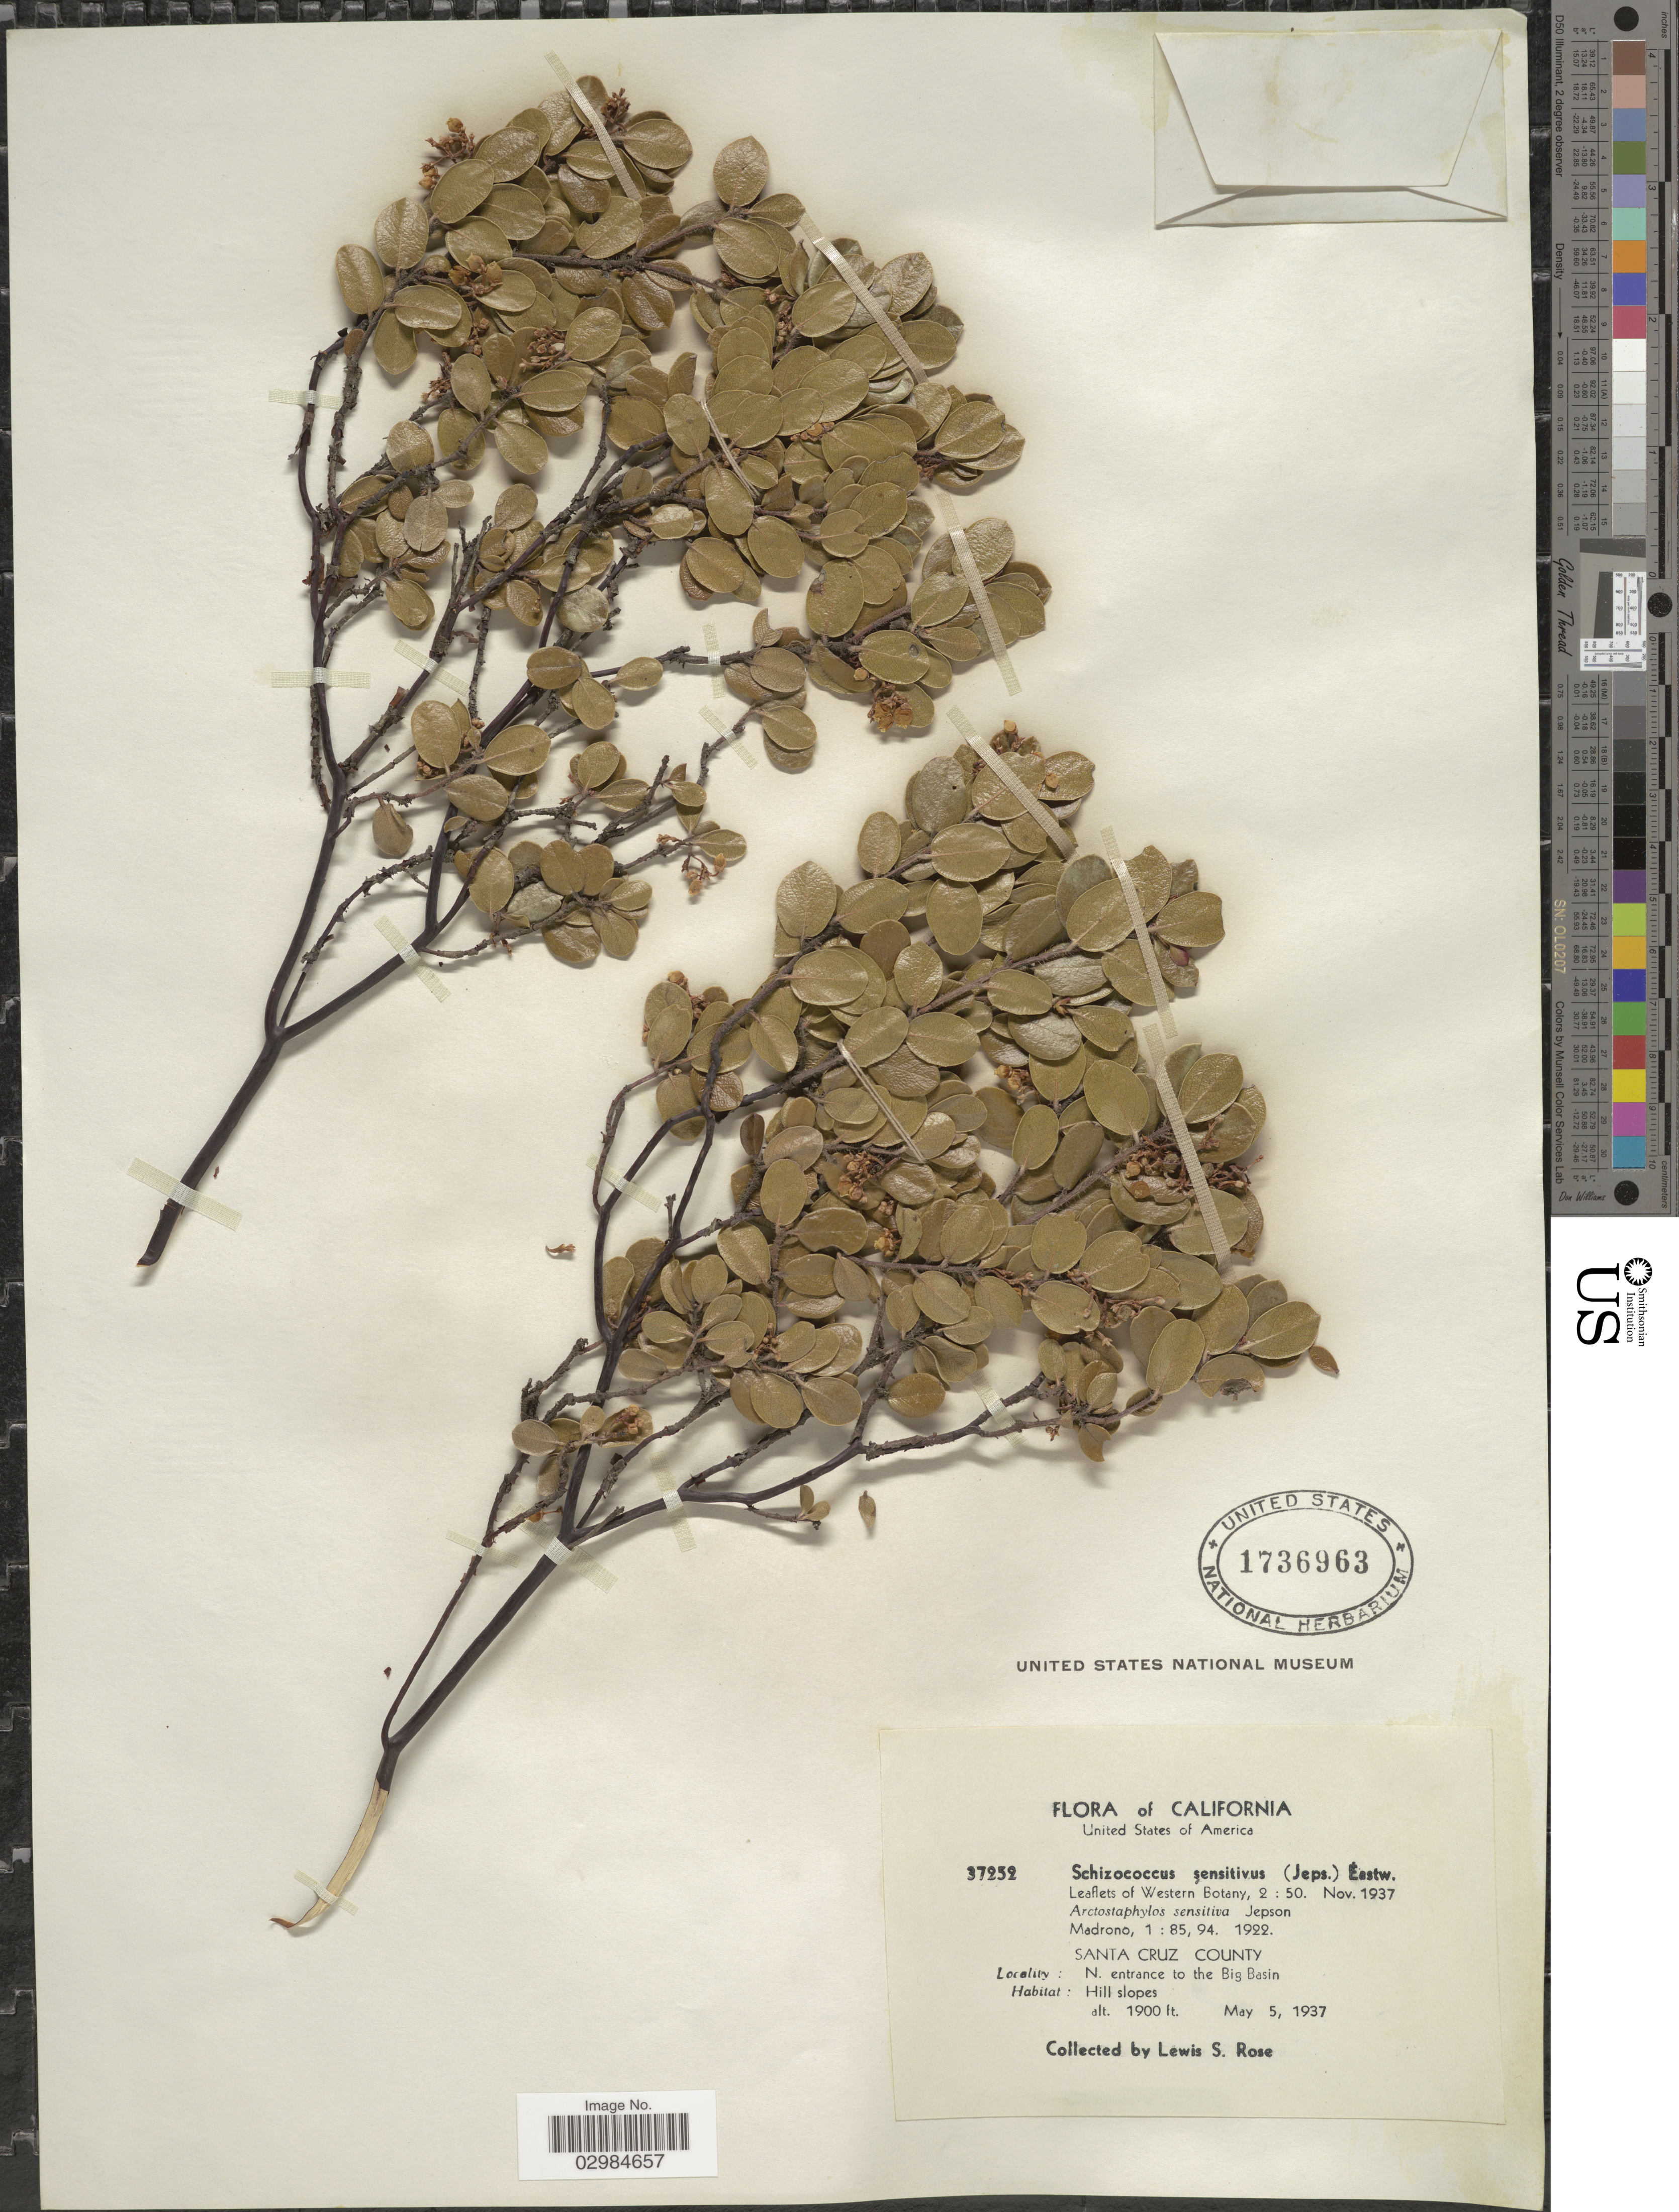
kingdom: Plantae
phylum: Tracheophyta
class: Magnoliopsida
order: Ericales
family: Ericaceae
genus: Arctostaphylos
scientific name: Arctostaphylos sensitiva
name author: Jeps.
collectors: L. S. Rose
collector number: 37252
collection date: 1937-05-05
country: United States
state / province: California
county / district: Santa Cruz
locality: United States of America. Santa Cruz County. N. entrance to the Big Basin.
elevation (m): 579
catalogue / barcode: US 1736963